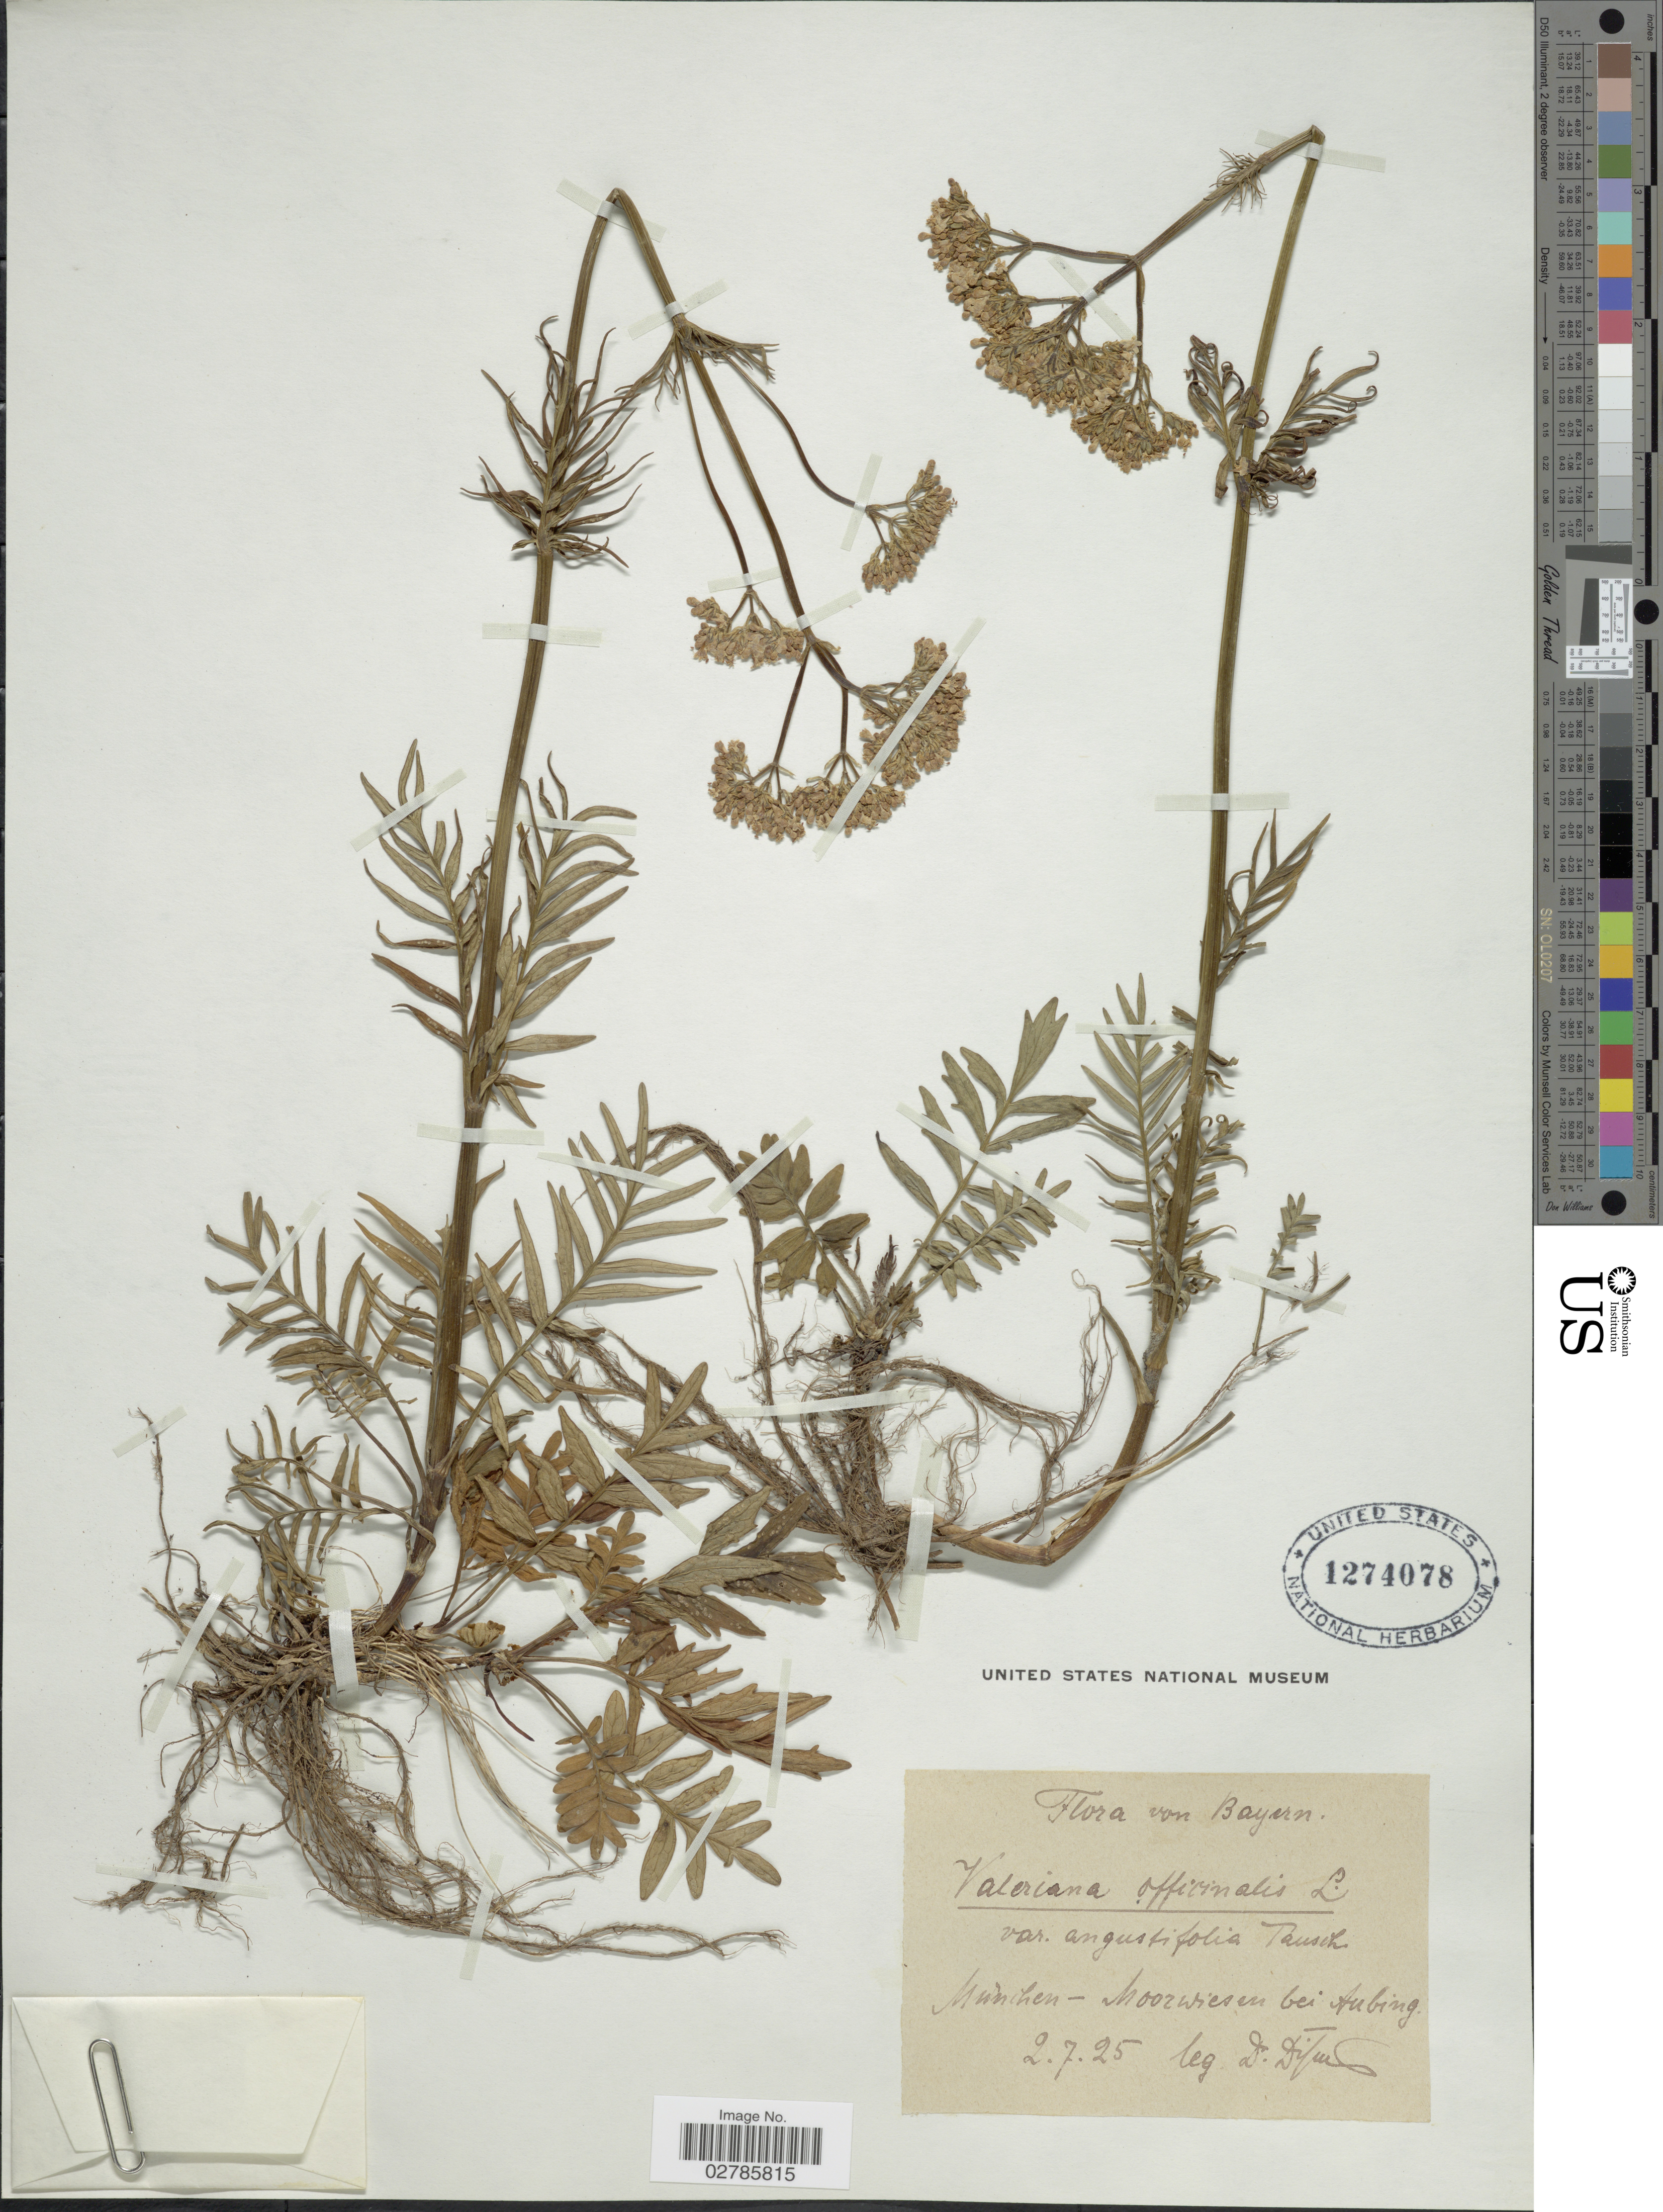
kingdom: Plantae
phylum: Tracheophyta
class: Magnoliopsida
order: Dipsacales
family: Caprifoliaceae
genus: Valeriana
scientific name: Valeriana officinalis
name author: L.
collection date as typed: Transcribed d/m/y: 2/7/25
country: Germany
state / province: Bayern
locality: Munchen - Moorwiesen bei Aubing.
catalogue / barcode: US 1274078